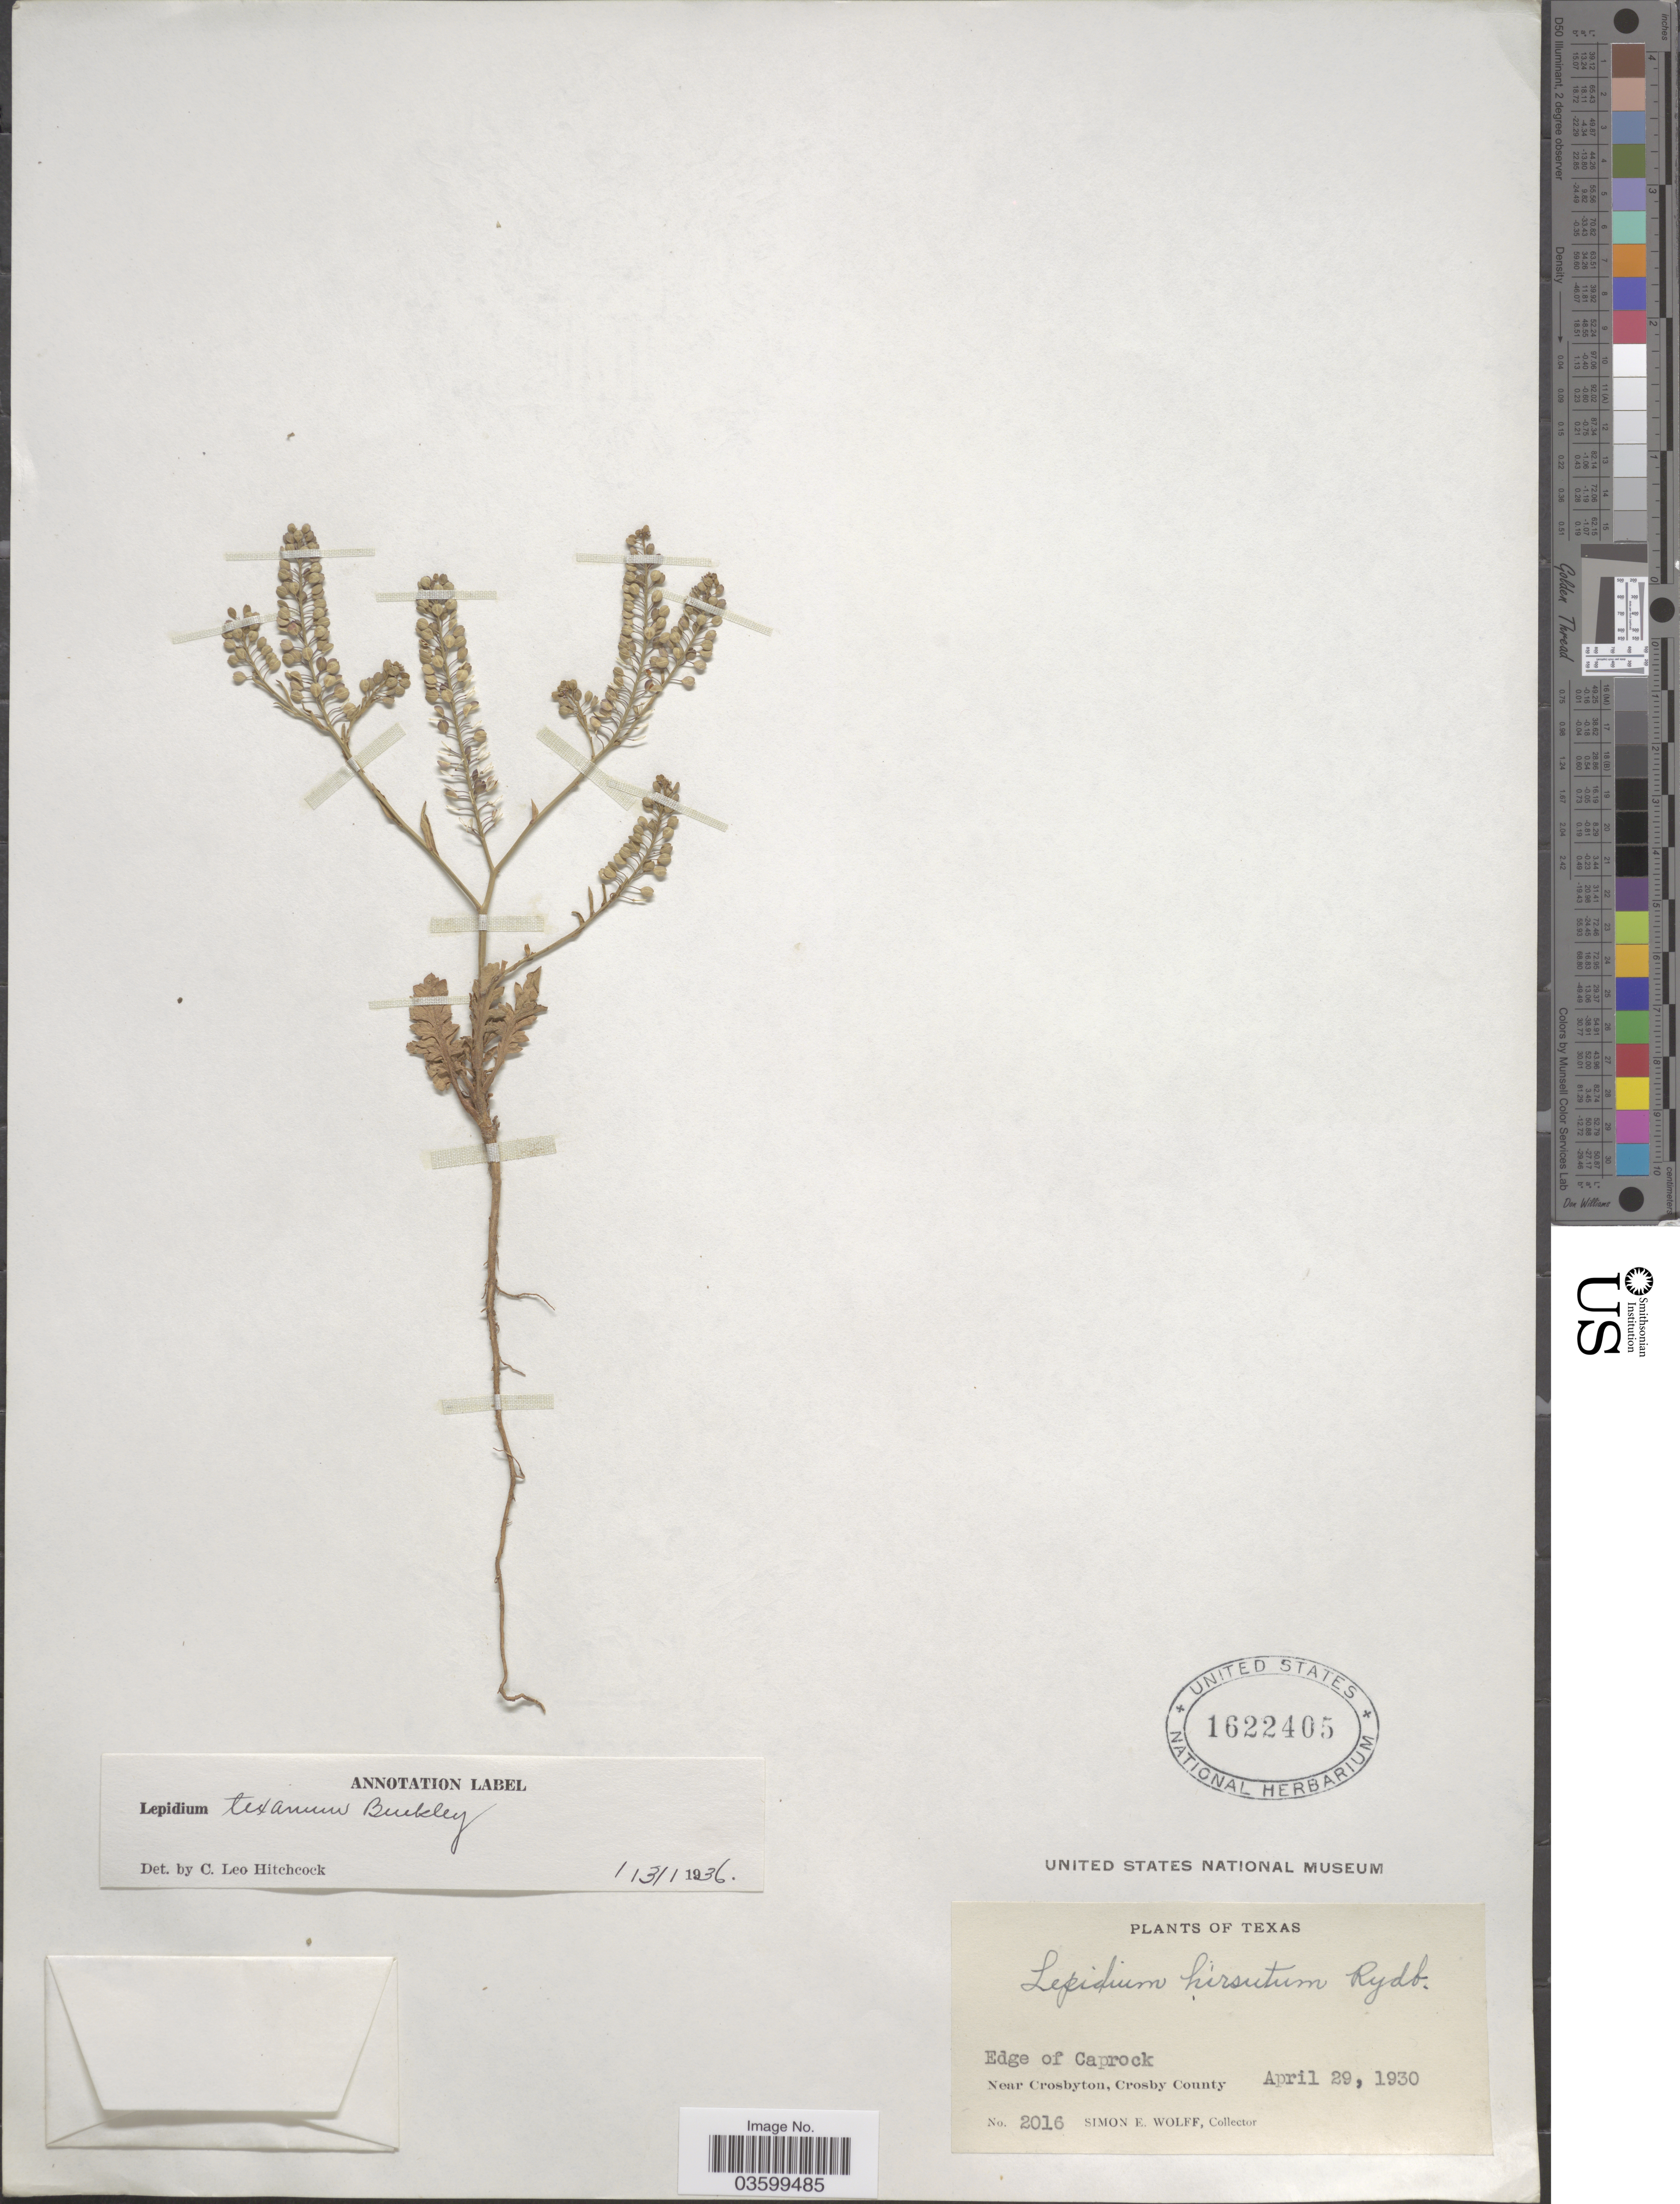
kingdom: Plantae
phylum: Tracheophyta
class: Magnoliopsida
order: Brassicales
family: Brassicaceae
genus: Lepidium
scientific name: Lepidium virginicum var. pubescens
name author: (Greene) C.L. Hitchc.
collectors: S. E. Wolff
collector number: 2016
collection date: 1930-04-29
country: United States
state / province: Texas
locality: Edge of Caprock. Near Crosbyton, Crosby County.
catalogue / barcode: US 1622405